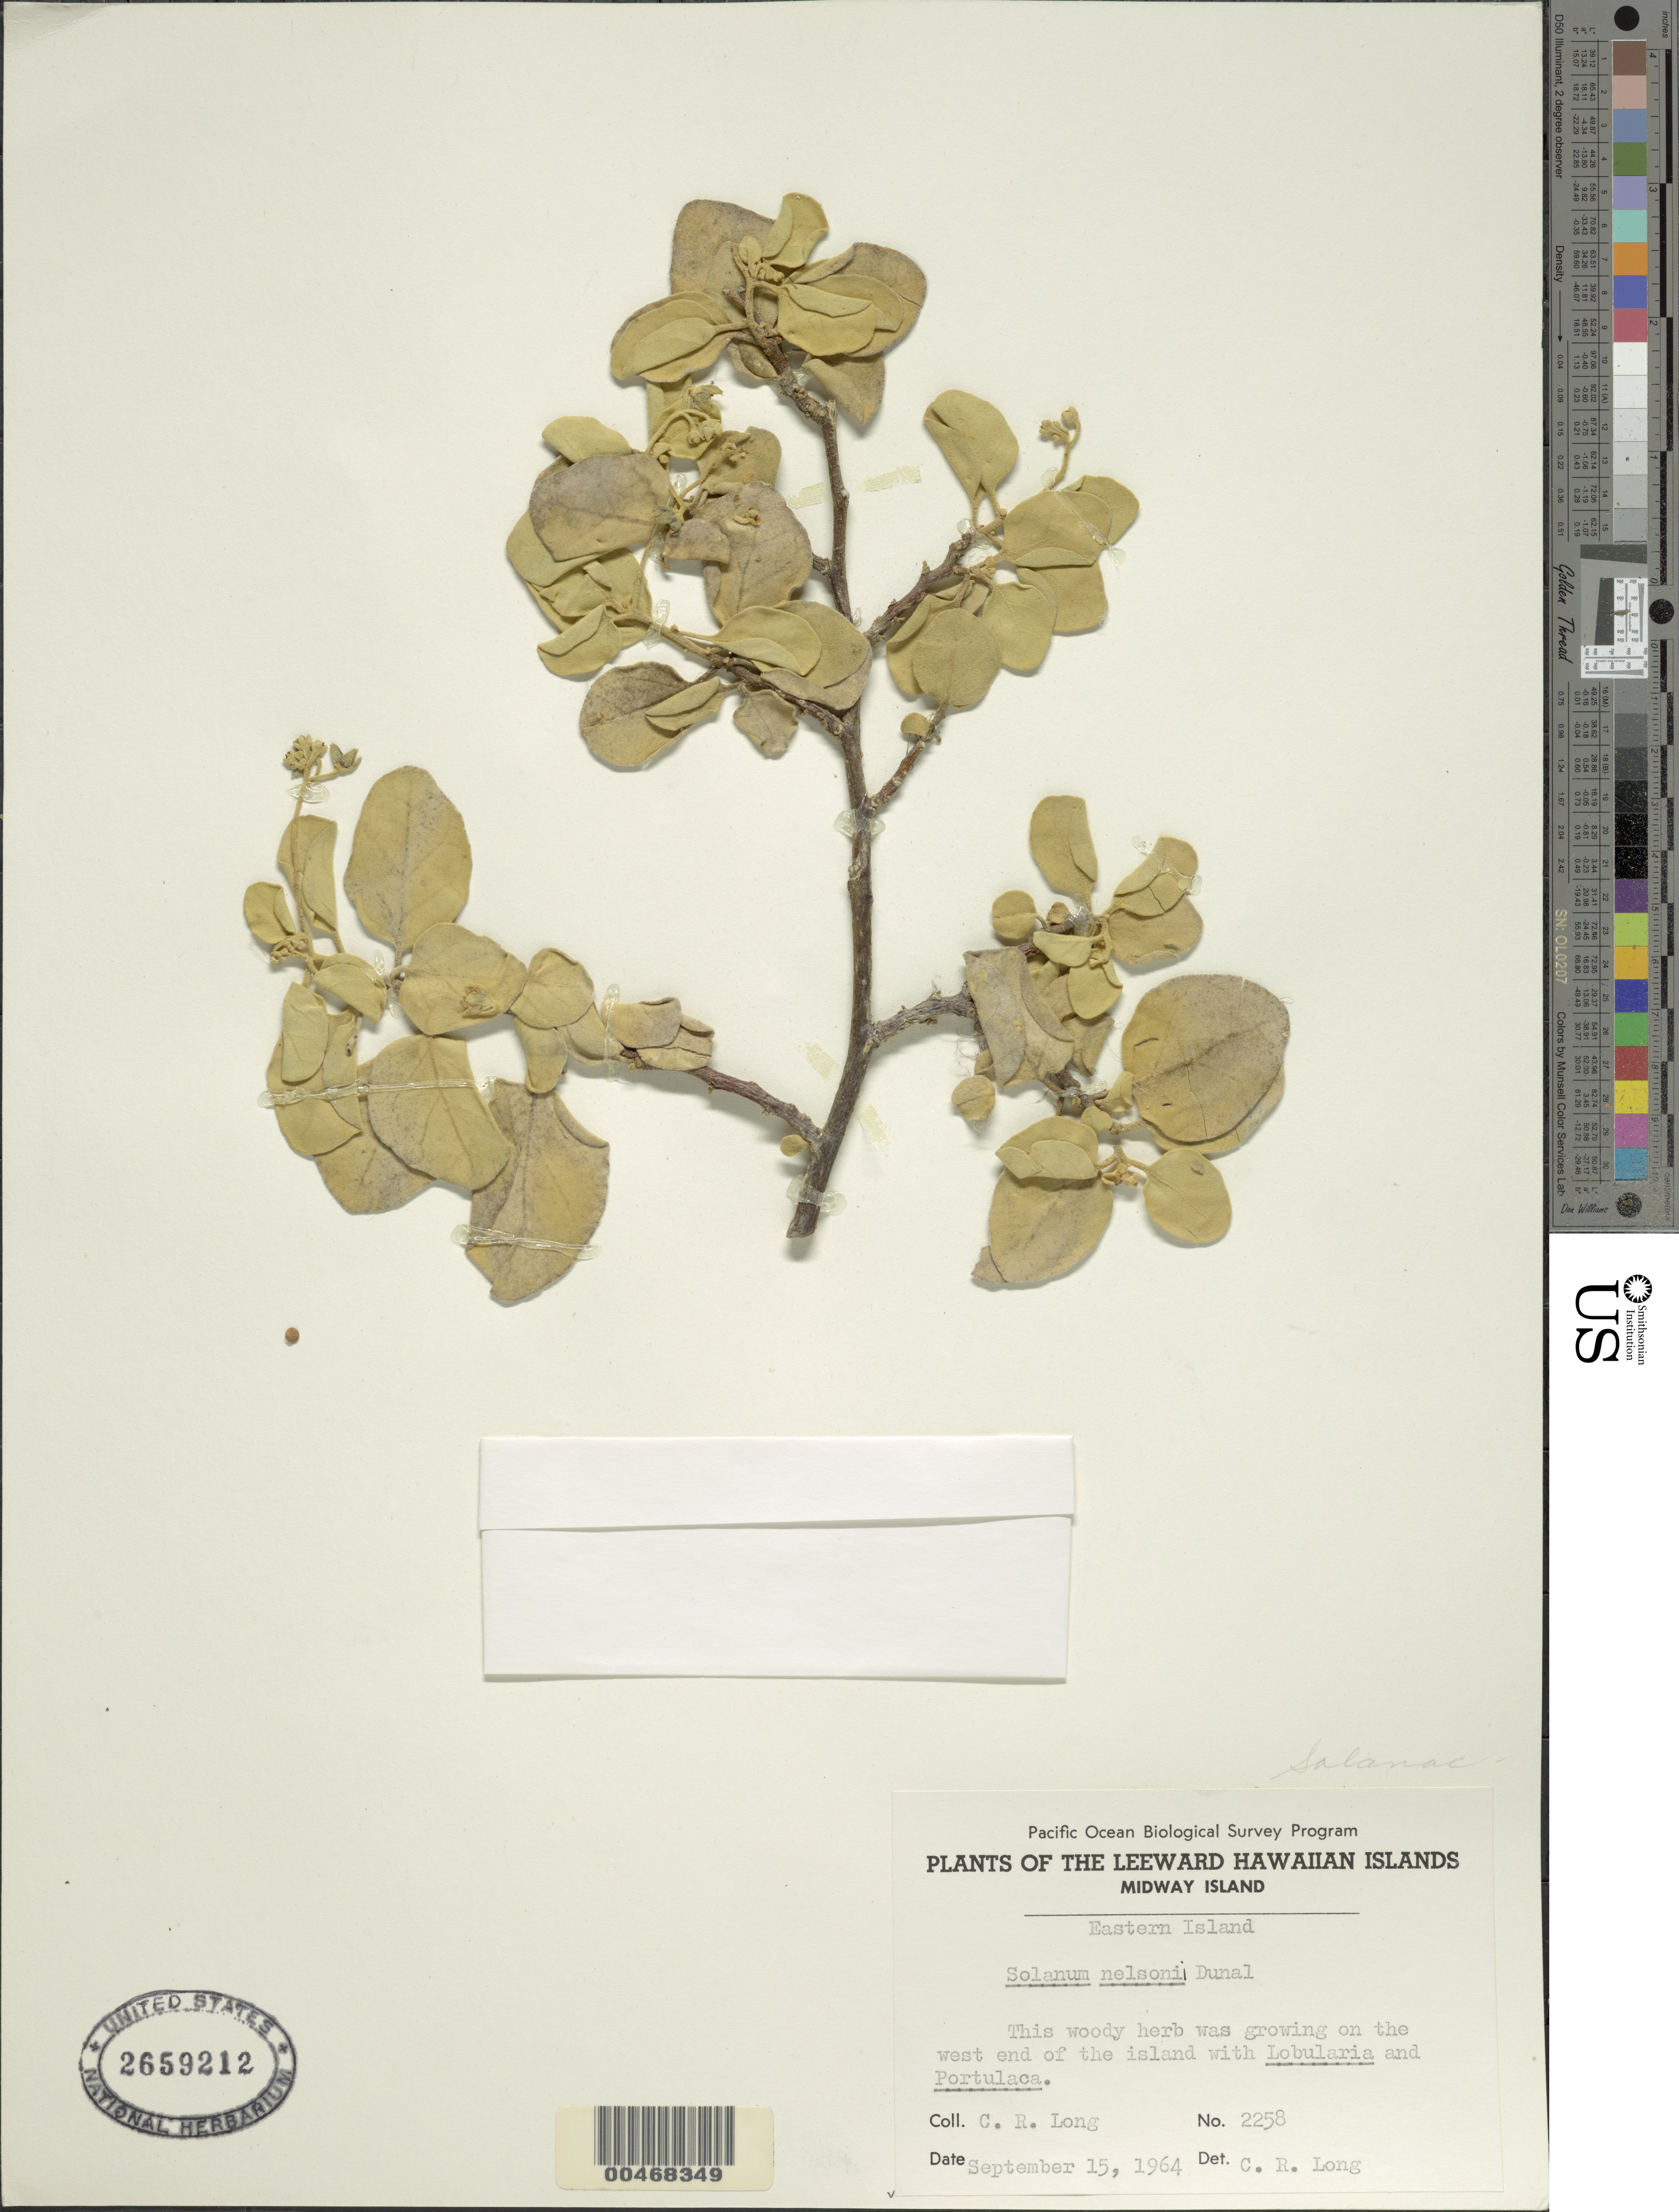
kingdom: Plantae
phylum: Tracheophyta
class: Magnoliopsida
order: Solanales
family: Solanaceae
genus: Solanum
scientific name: Solanum nelsonii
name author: Dunal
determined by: Knapp, S. D.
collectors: C. Long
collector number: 2258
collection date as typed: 15 Sep 1964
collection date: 1964-09-15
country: U.S. Administered Pacific Islands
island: Midway Atoll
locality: Eastern Islet, west end of island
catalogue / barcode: US 2659212